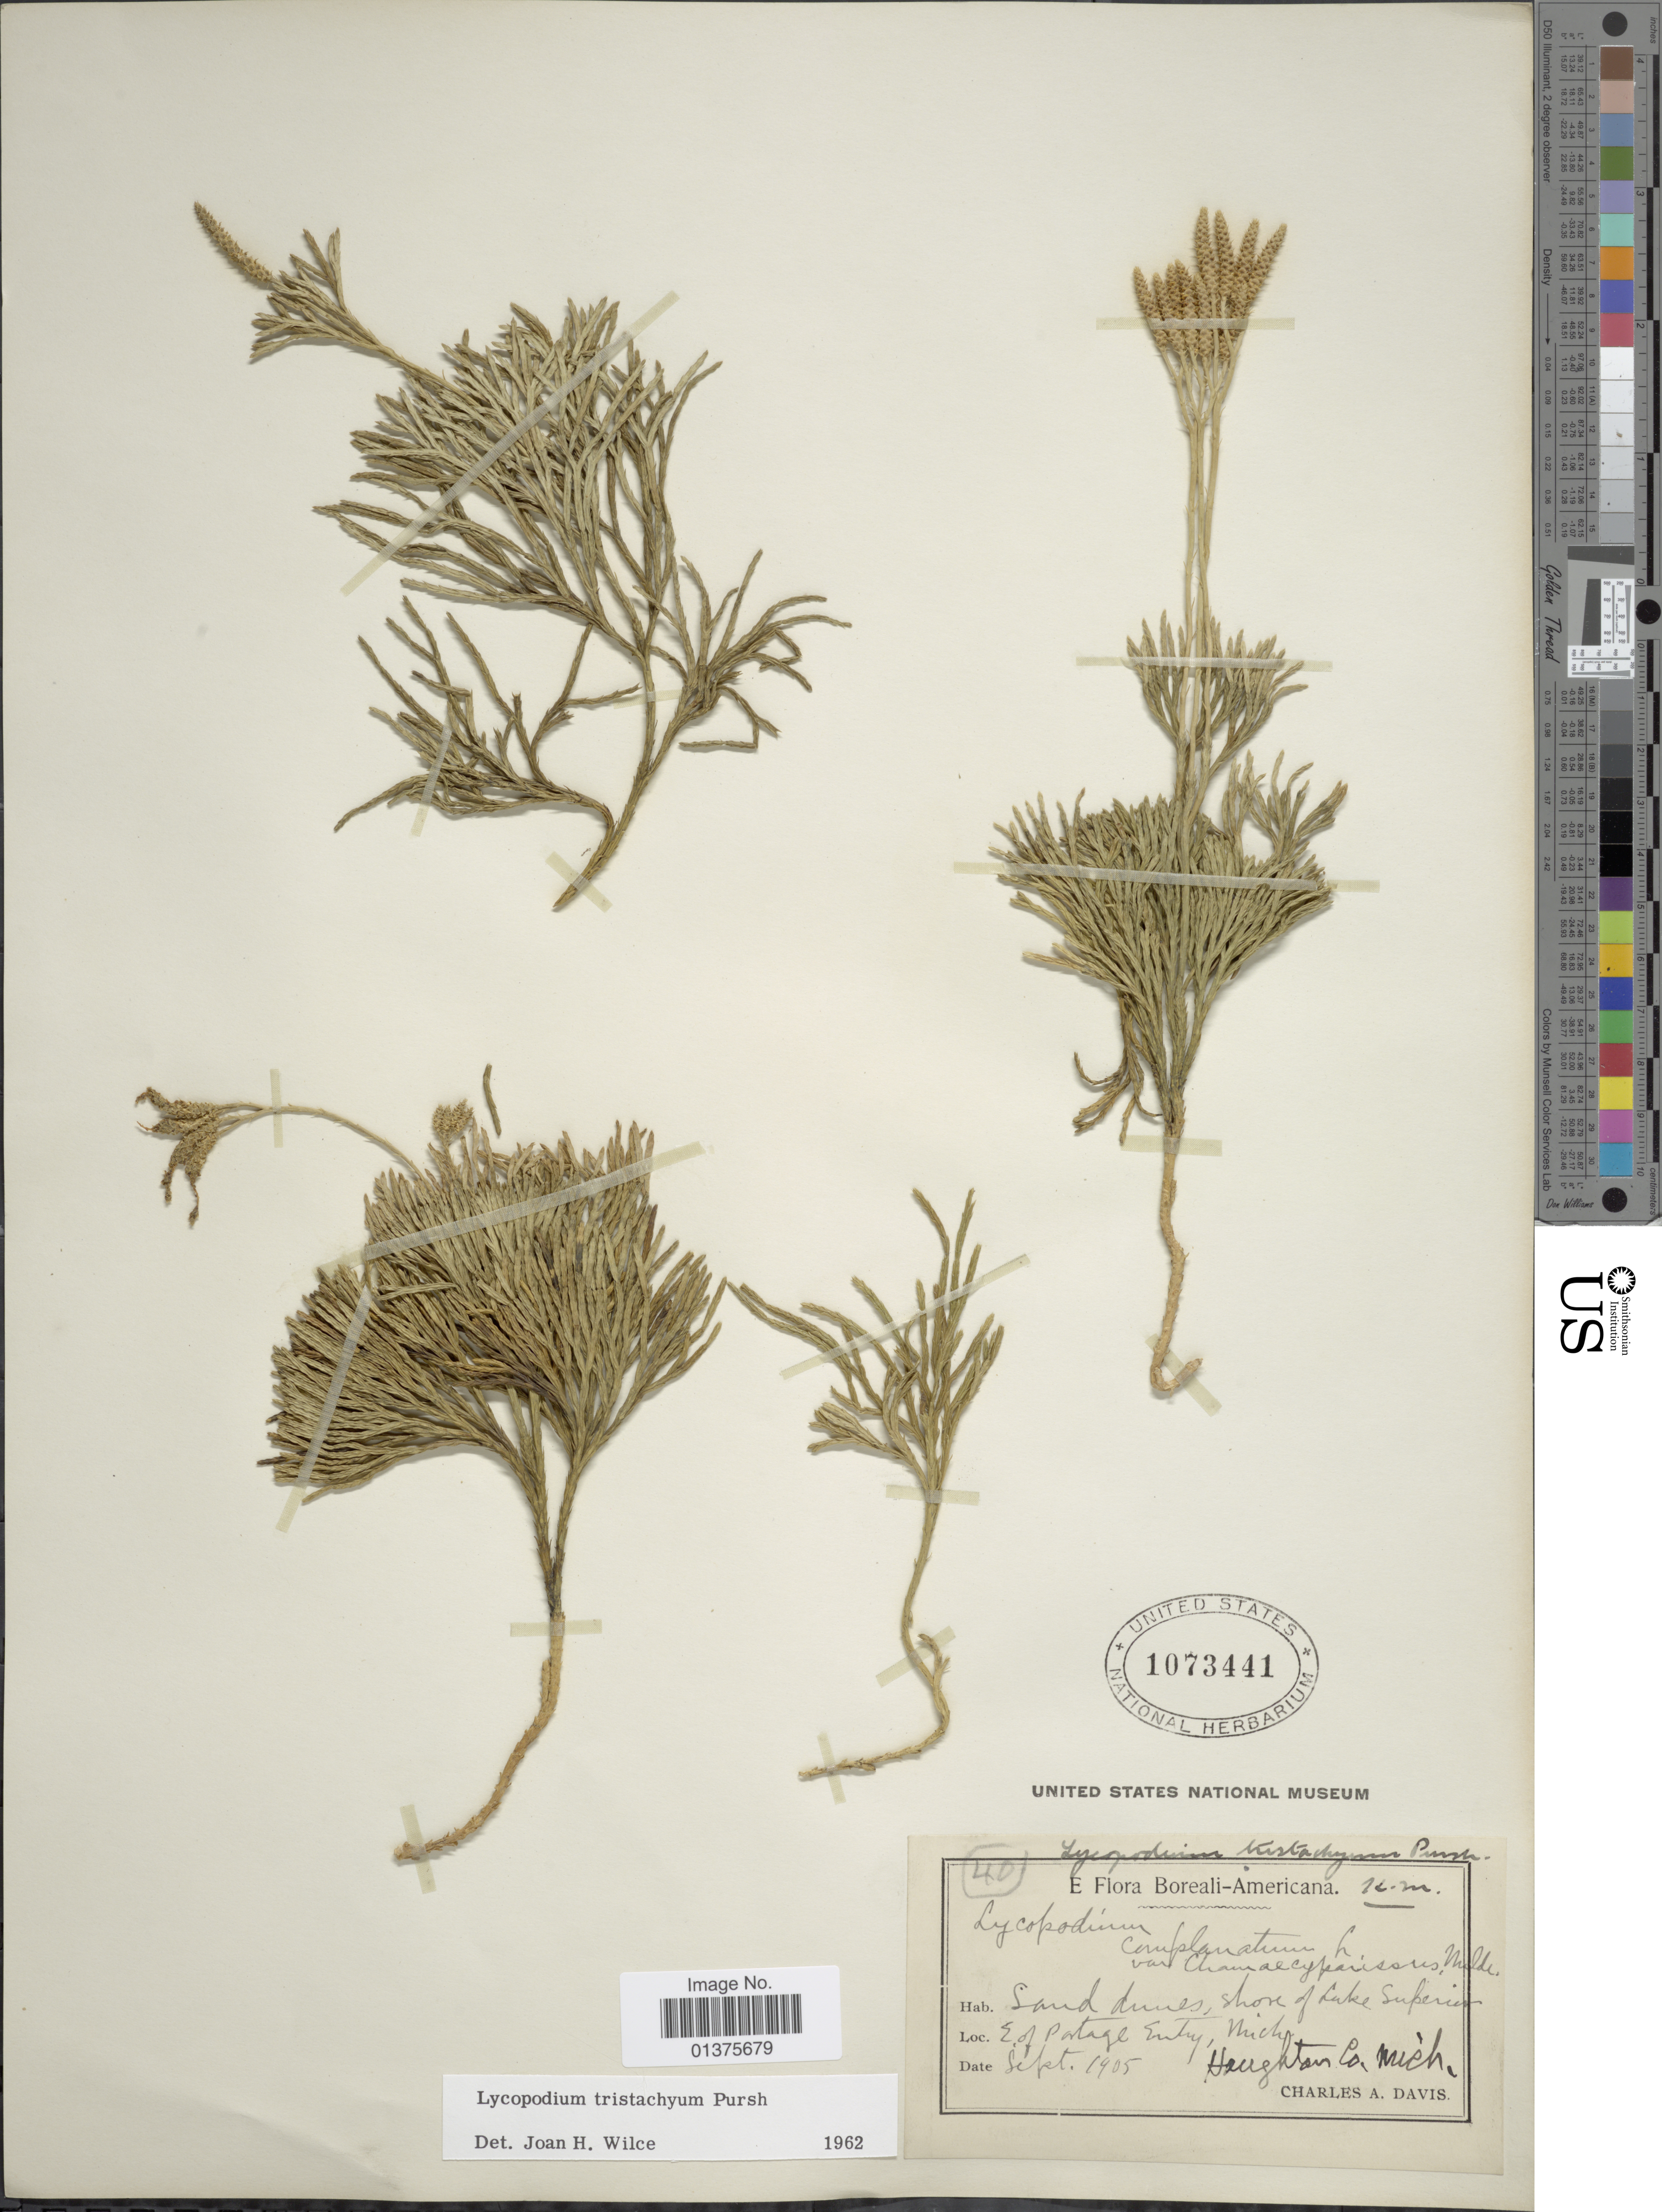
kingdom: Plantae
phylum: Tracheophyta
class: Lycopodiopsida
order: Lycopodiales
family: Lycopodiaceae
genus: Diphasiastrum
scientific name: Diphasiastrum tristachyum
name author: (Pursh) Holub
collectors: C. Davis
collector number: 40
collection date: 1905-09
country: United States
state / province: Michigan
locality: Sand dunes, shore of Lake Superior, E. of Portage entry.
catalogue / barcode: US 1073441